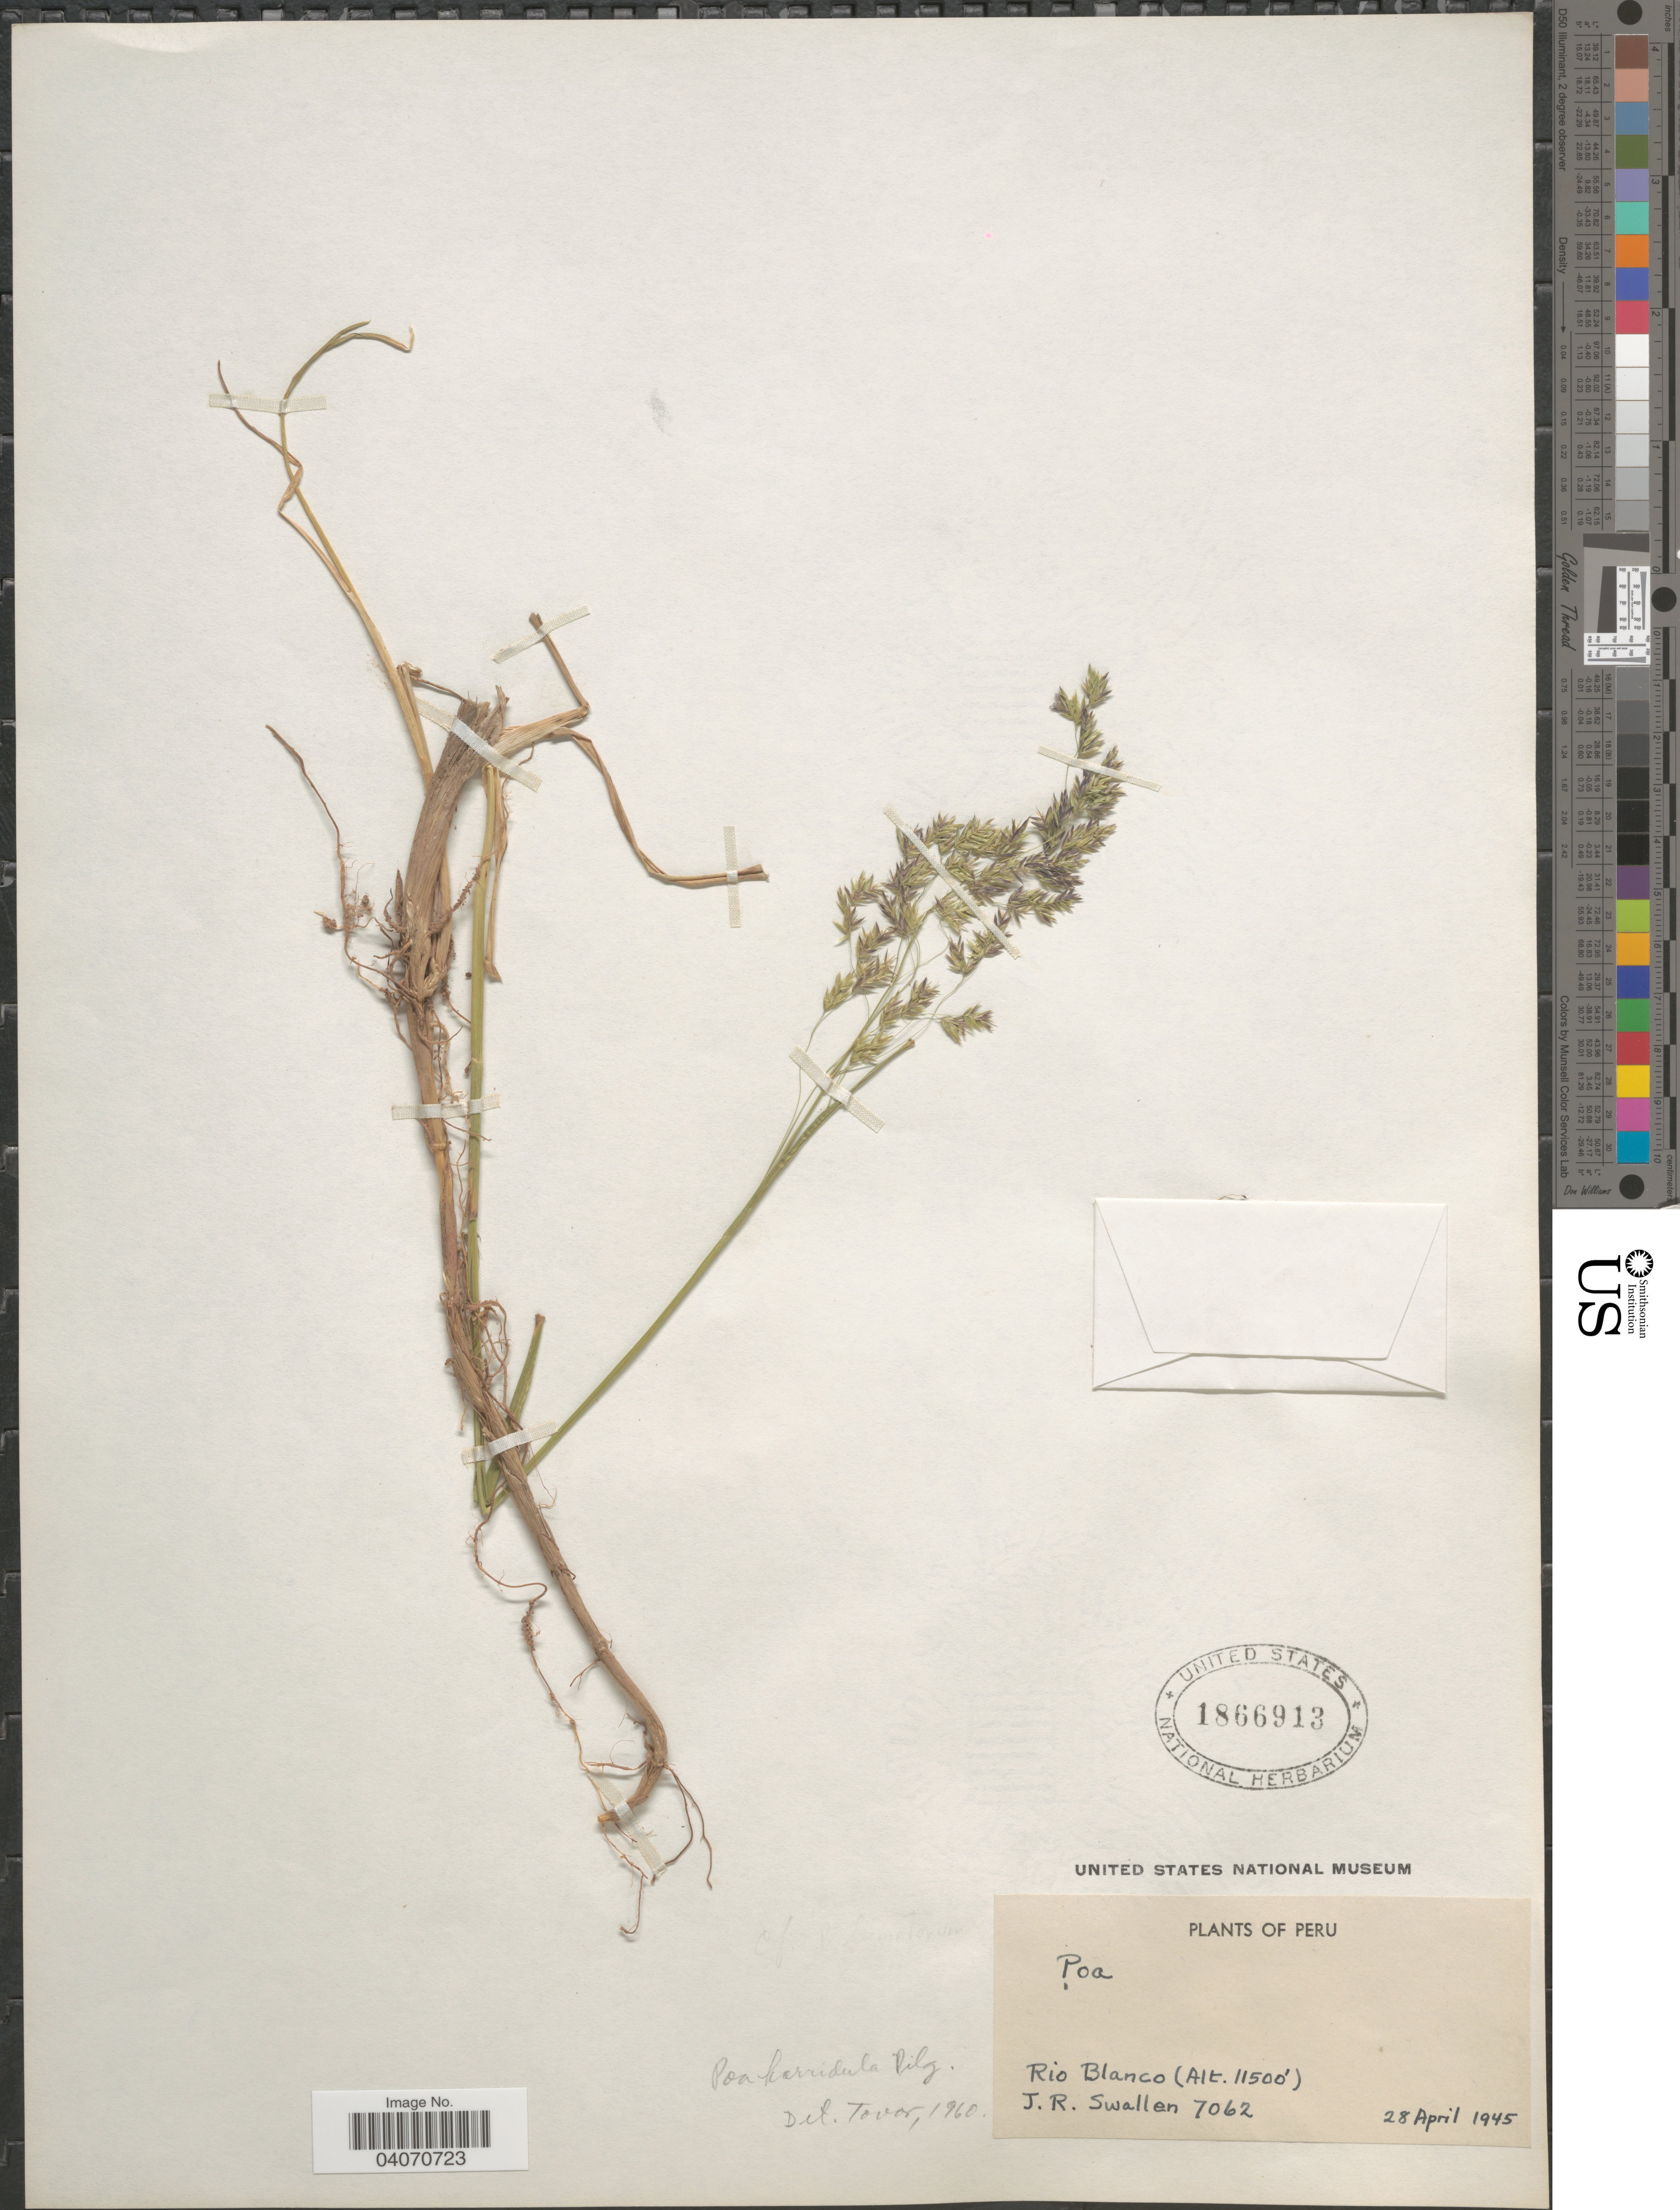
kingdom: Plantae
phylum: Tracheophyta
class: Liliopsida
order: Poales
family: Poaceae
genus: Poa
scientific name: Poa horridula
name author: Pilg.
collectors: J. R. Swallen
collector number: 7062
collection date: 1945-04-28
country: Peru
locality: Rio Blanco.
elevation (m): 3505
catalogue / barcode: US 1866913